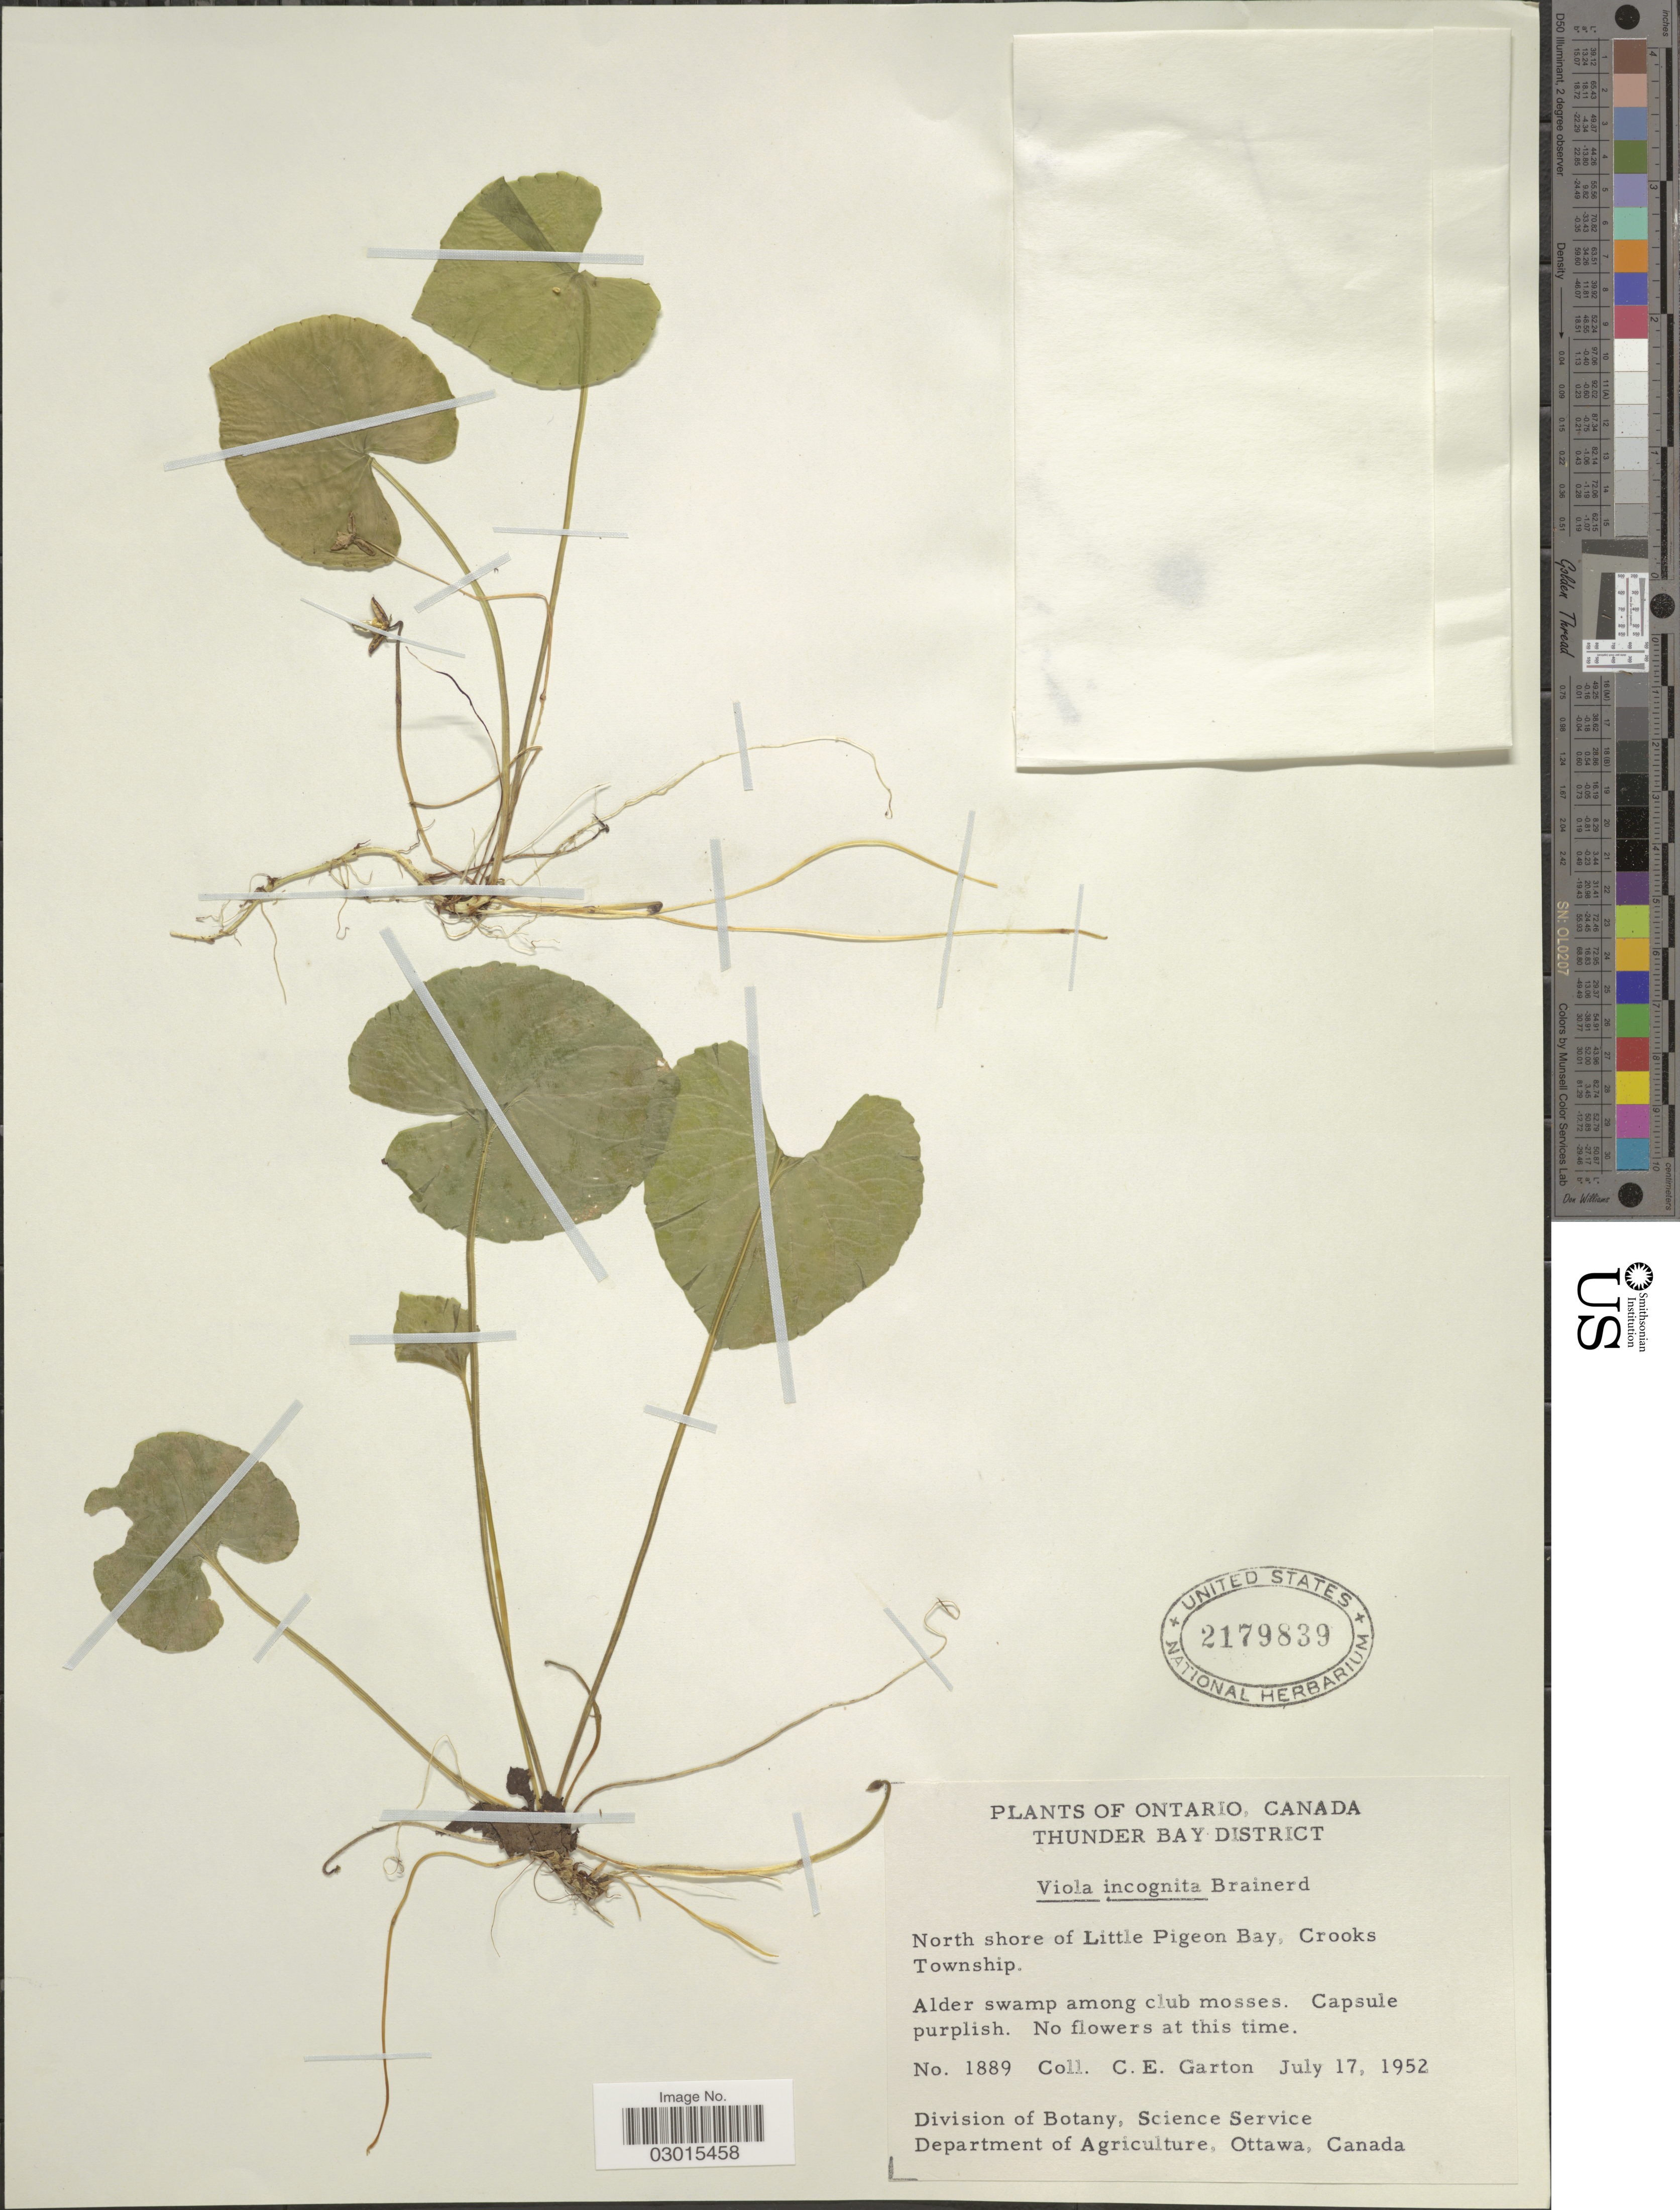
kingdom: Plantae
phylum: Tracheophyta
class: Magnoliopsida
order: Malpighiales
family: Violaceae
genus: Viola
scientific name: Viola incognita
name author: Brainerd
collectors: C. E. Garton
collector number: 1889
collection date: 1952-07-17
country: Canada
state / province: Ontario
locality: Thunder Bay District. North shore of Little Pigeon Bay, Crooks Township.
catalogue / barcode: US 2179839